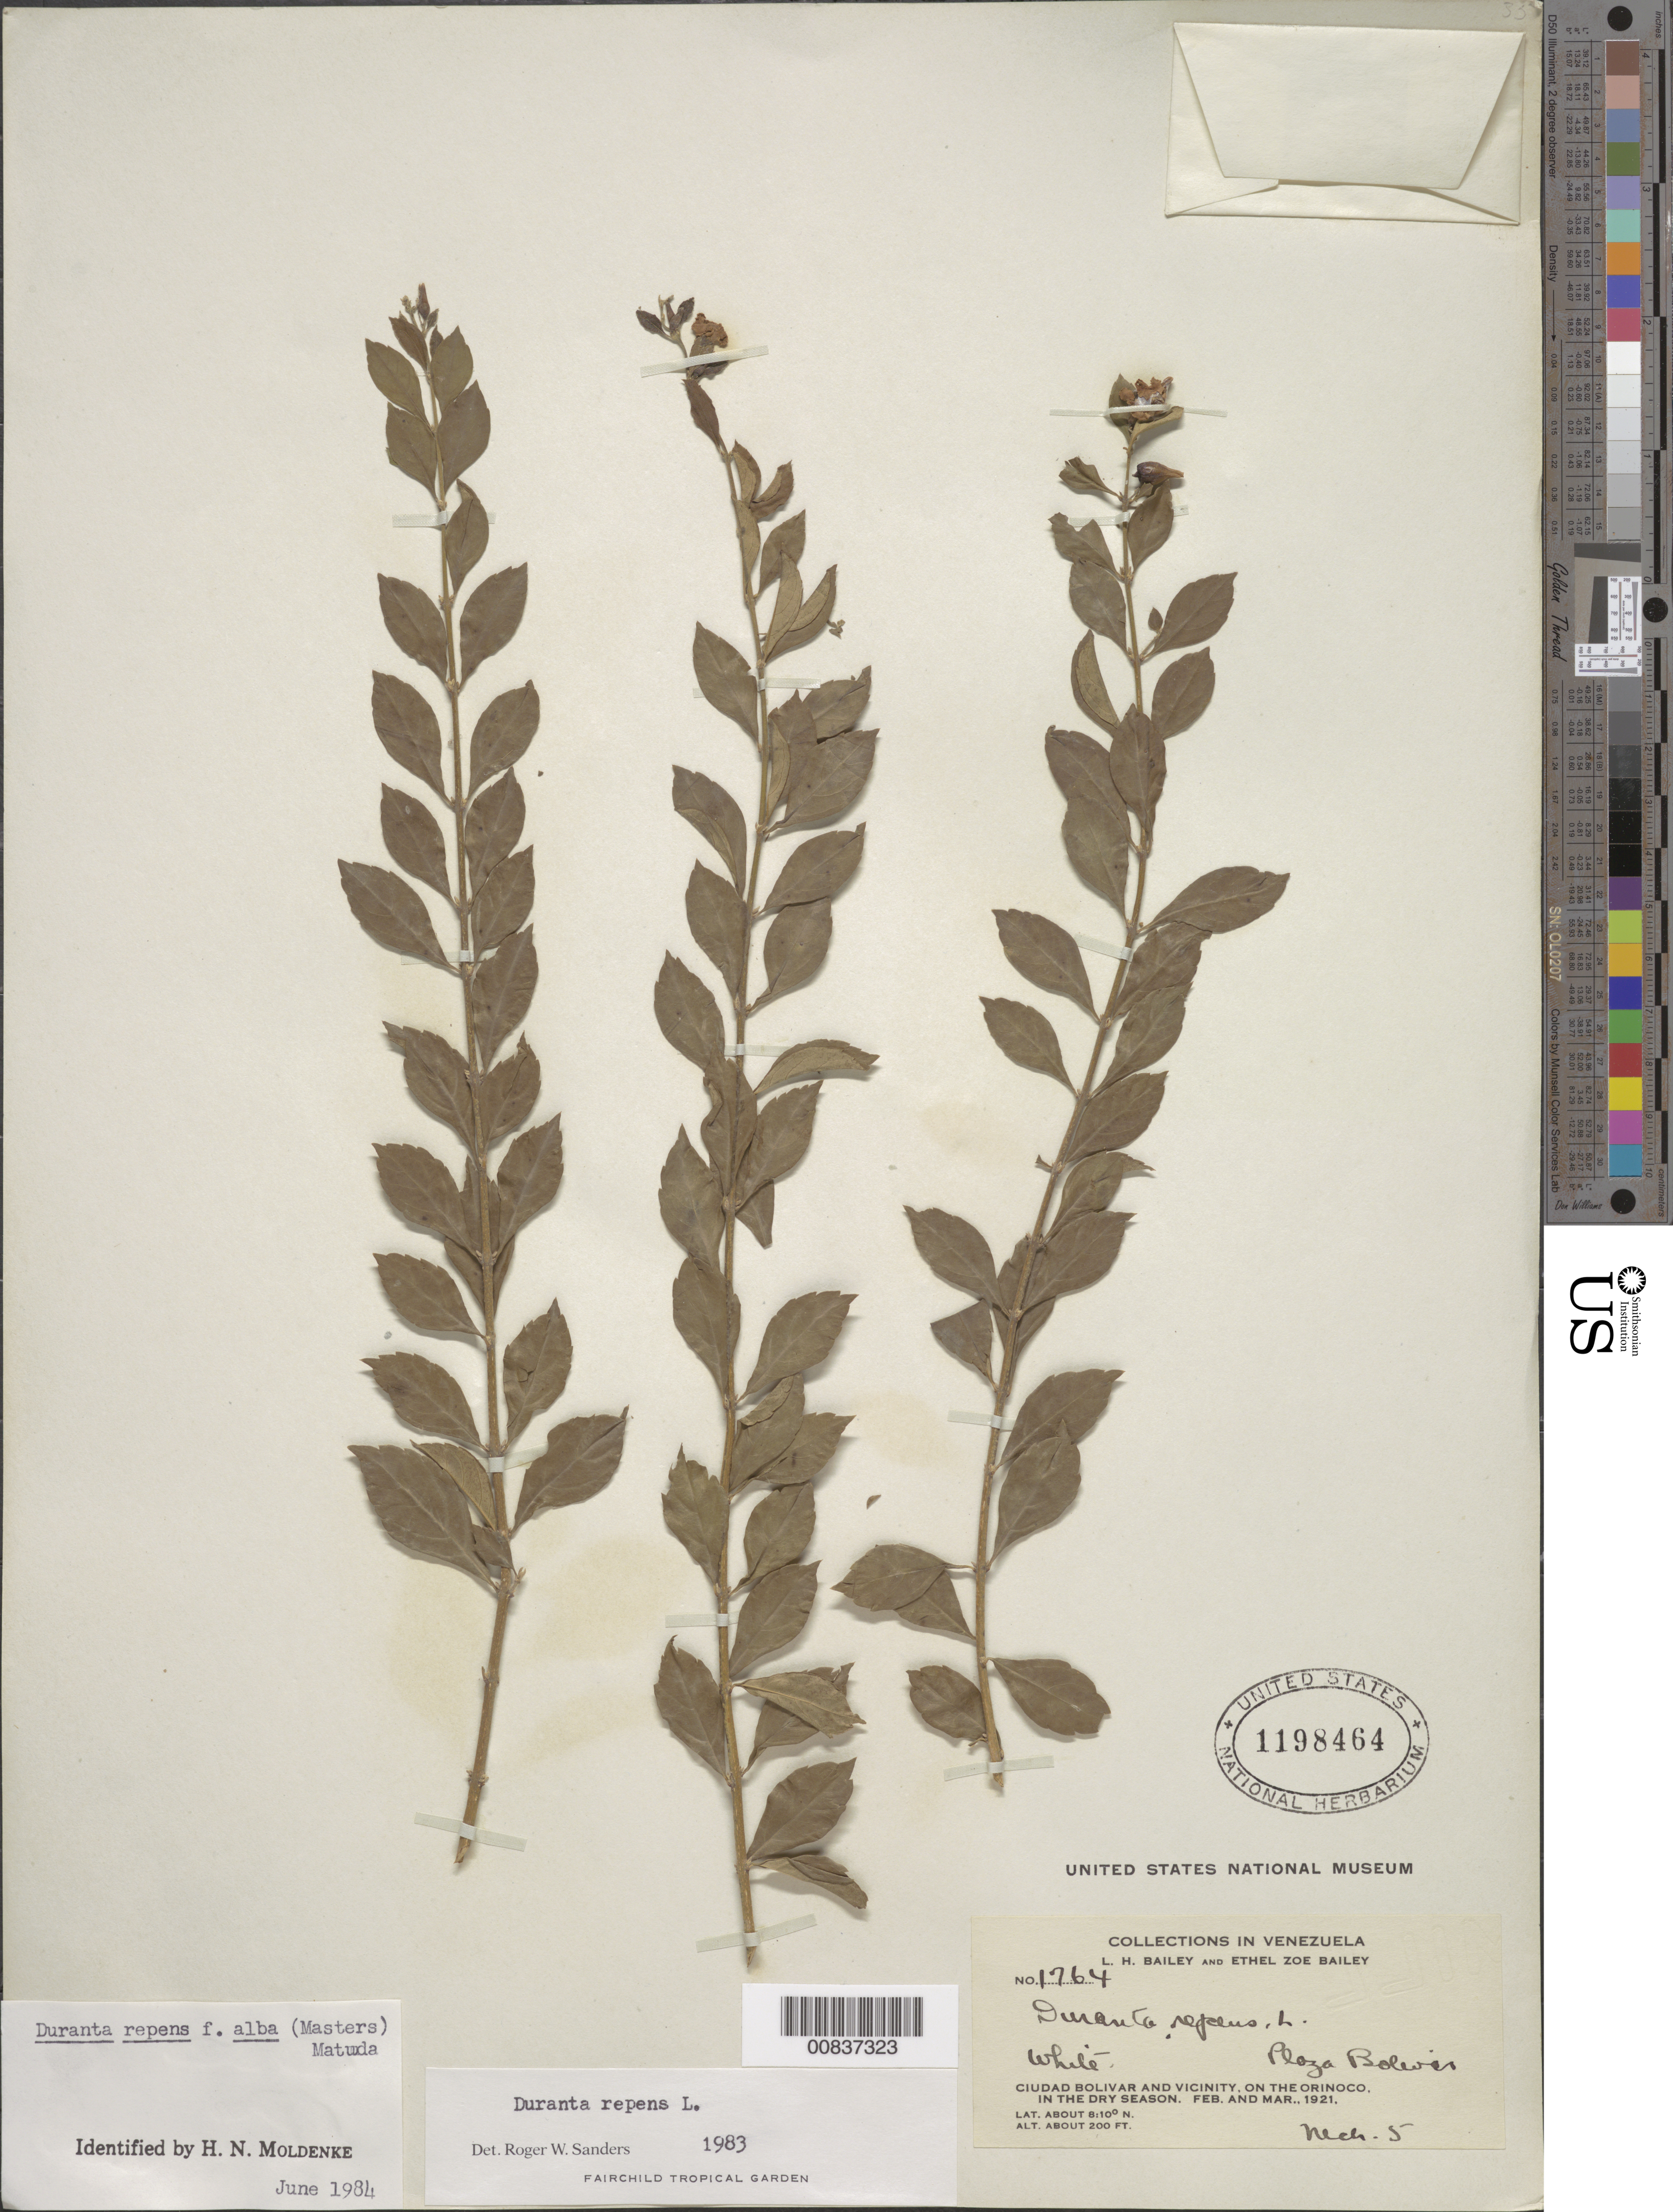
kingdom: Plantae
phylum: Tracheophyta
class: Magnoliopsida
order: Lamiales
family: Verbenaceae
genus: Duranta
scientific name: Duranta repens f. alba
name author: (Mast.) Matuda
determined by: Moldenke, H. N.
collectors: L. H. Bailey & E. Z. Bailey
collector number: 1764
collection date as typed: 5-Mar-21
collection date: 1921-03-05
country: Venezuela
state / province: Bolívar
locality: Ciudad Bolívar and vicinity, Orinoco R.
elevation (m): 61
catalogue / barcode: US 1198464